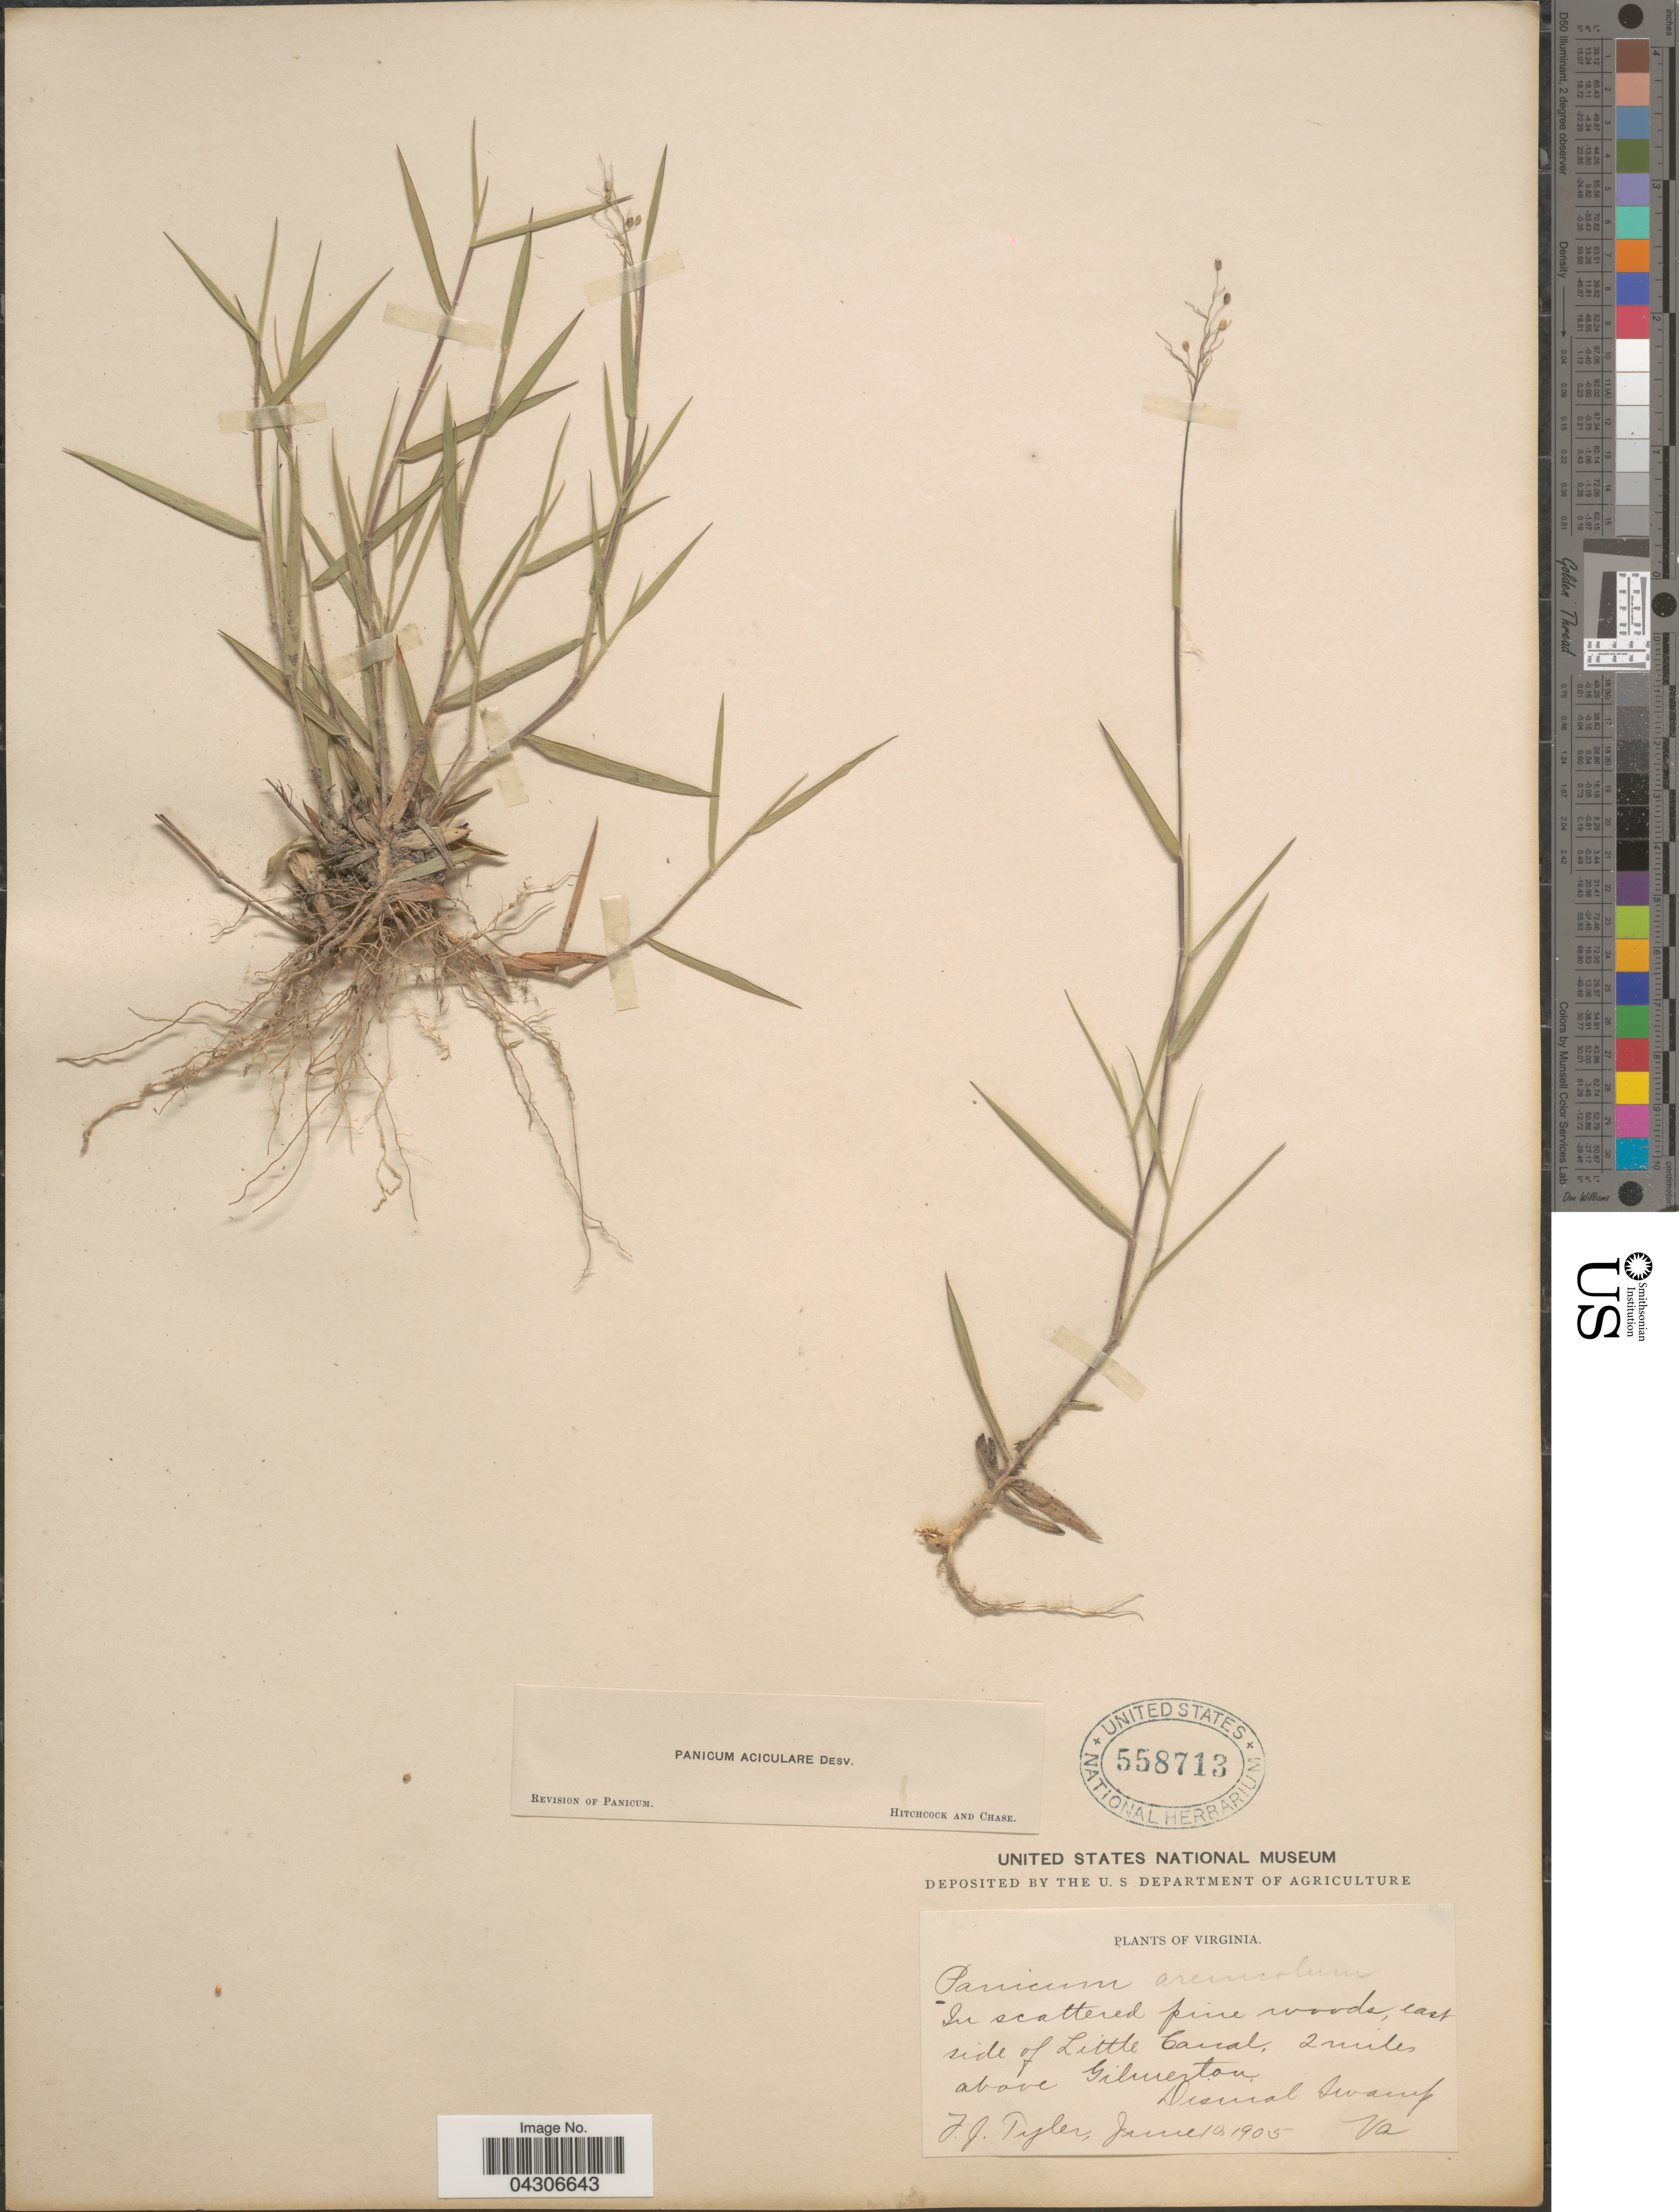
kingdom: Plantae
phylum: Tracheophyta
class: Liliopsida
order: Poales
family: Poaceae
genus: Dichanthelium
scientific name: Dichanthelium aciculare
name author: (Desv. ex Poir.) Gould & C.A. Clark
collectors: F. Tyler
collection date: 1905-06-10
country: United States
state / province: Virginia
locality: In scattered pine woods, east side of Little Canal, 2 miles above Gilmerton. Dismal Swamp.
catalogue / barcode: US 558713